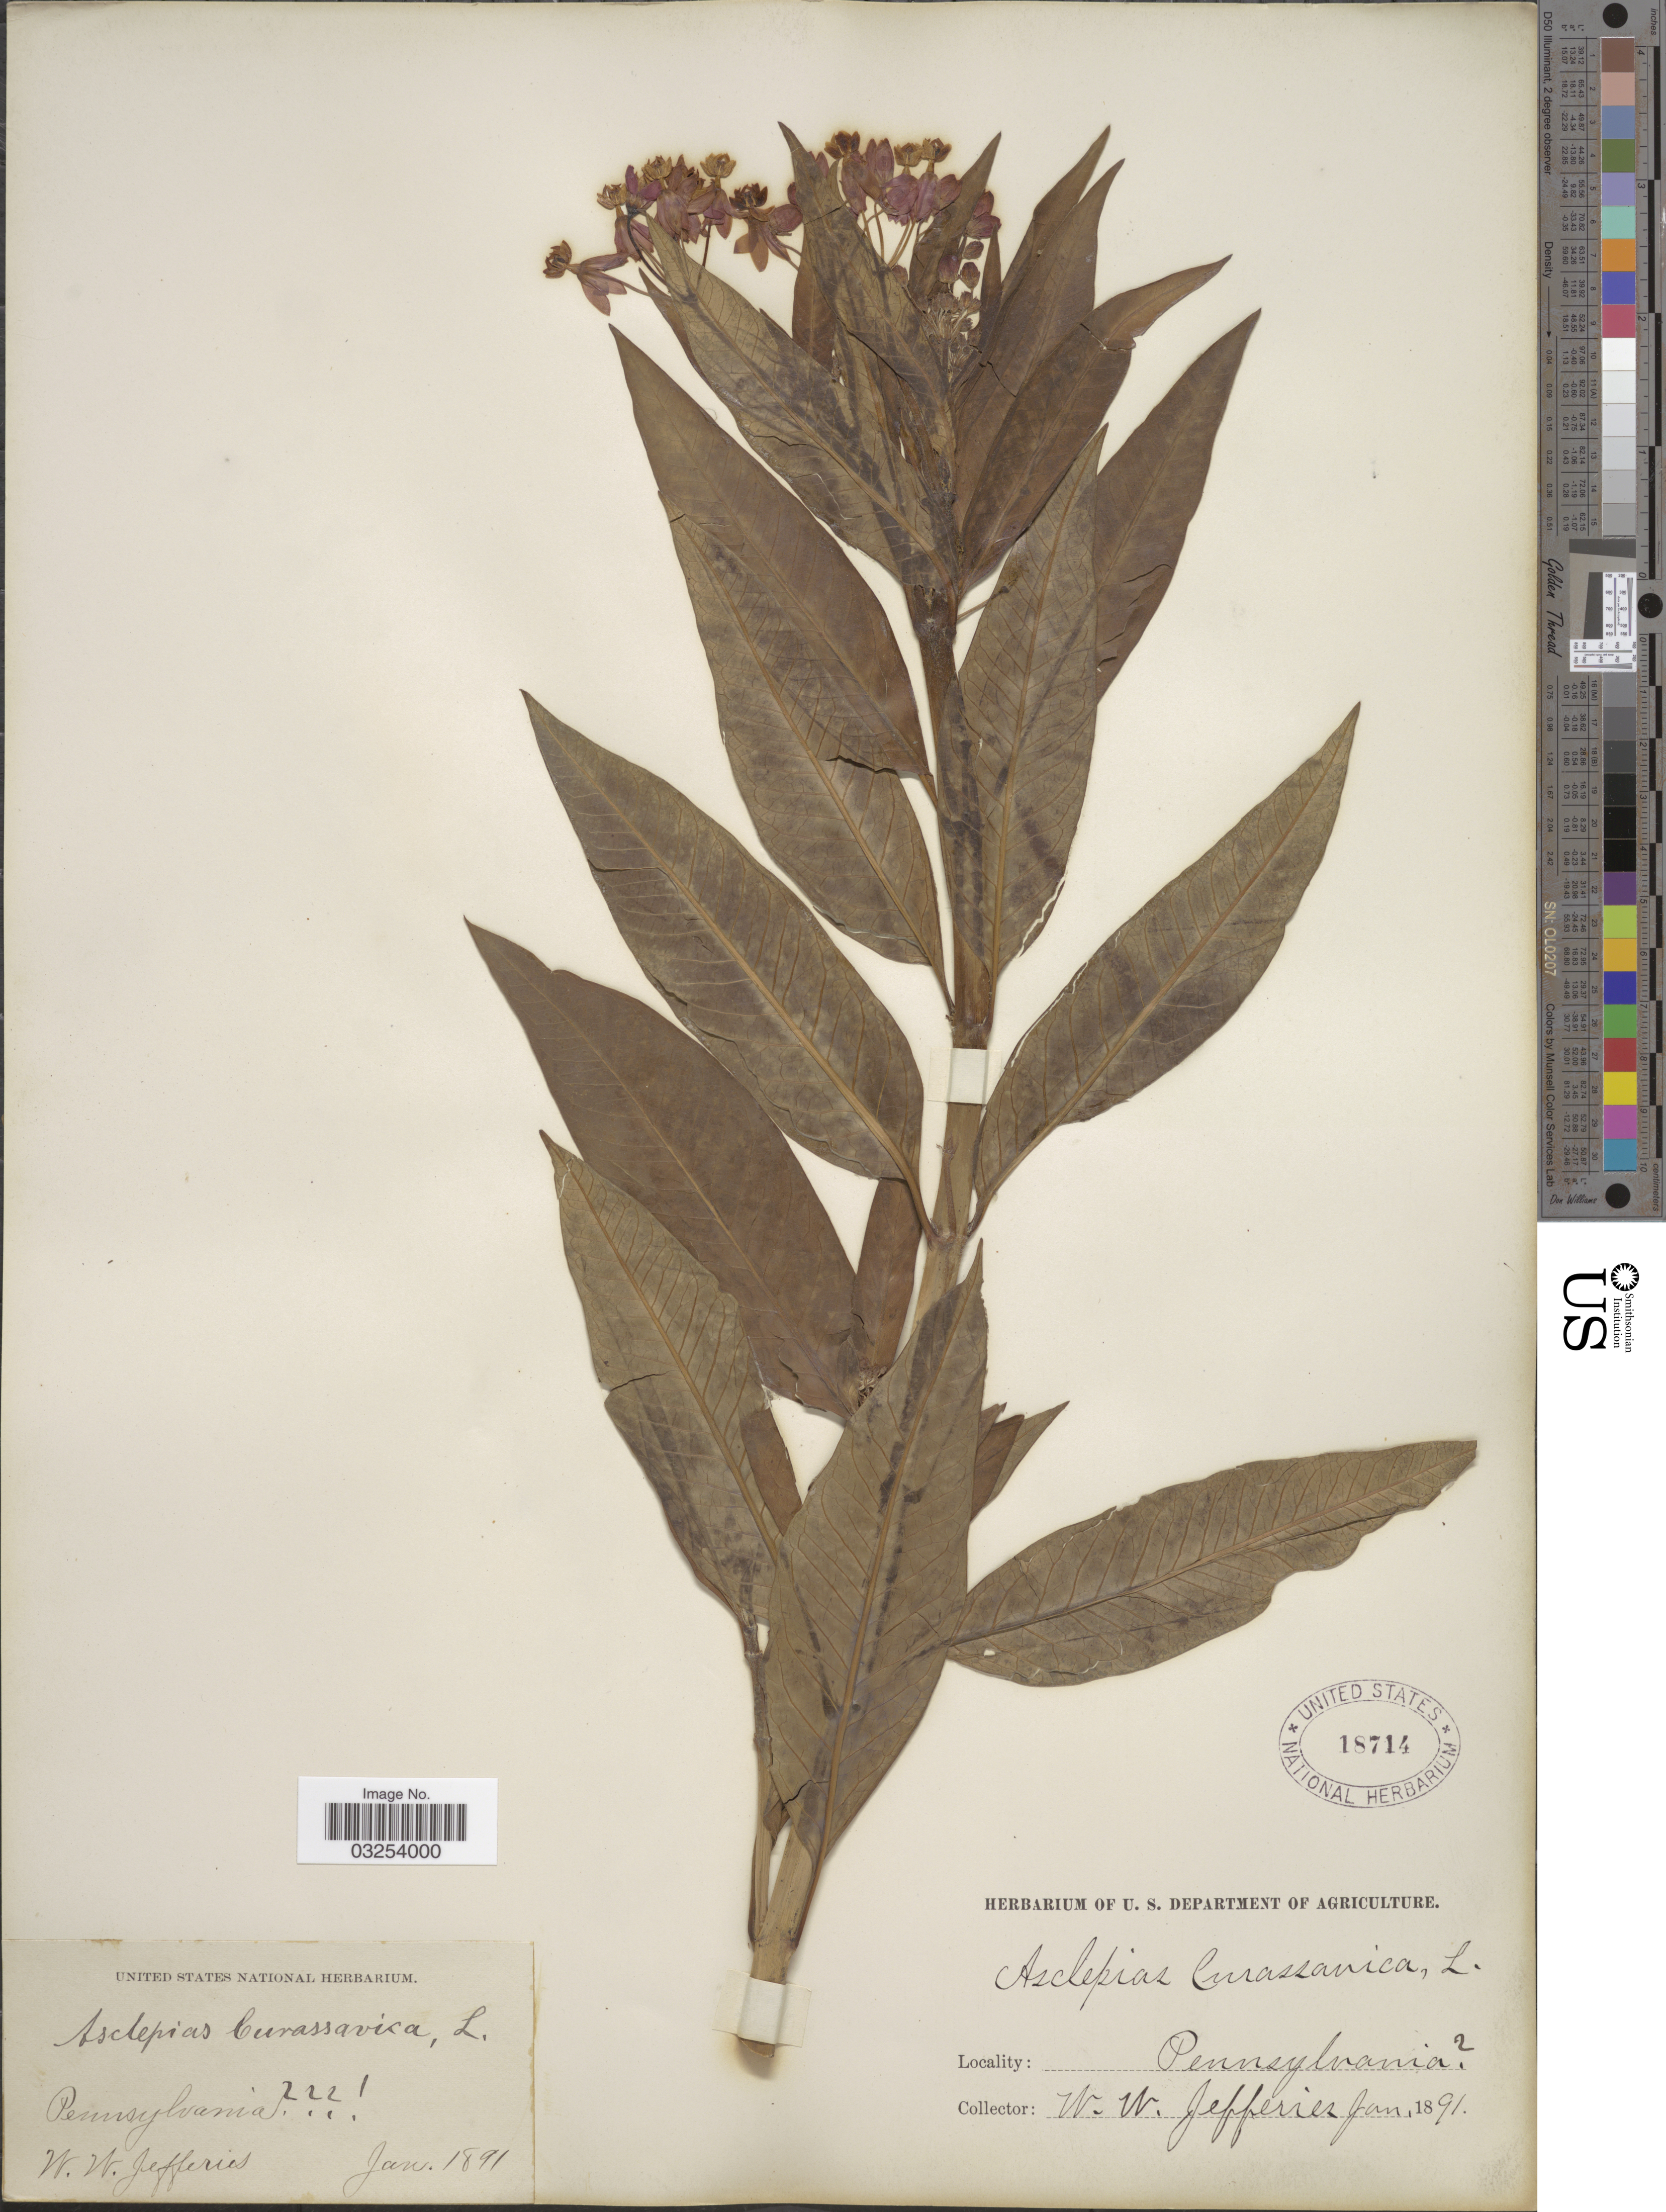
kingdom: Plantae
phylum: Tracheophyta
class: Magnoliopsida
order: Gentianales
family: Apocynaceae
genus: Asclepias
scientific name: Asclepias curassavica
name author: L.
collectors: W. Jeffries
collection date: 1891-01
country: United States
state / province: Pennsylvania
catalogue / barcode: US 18714